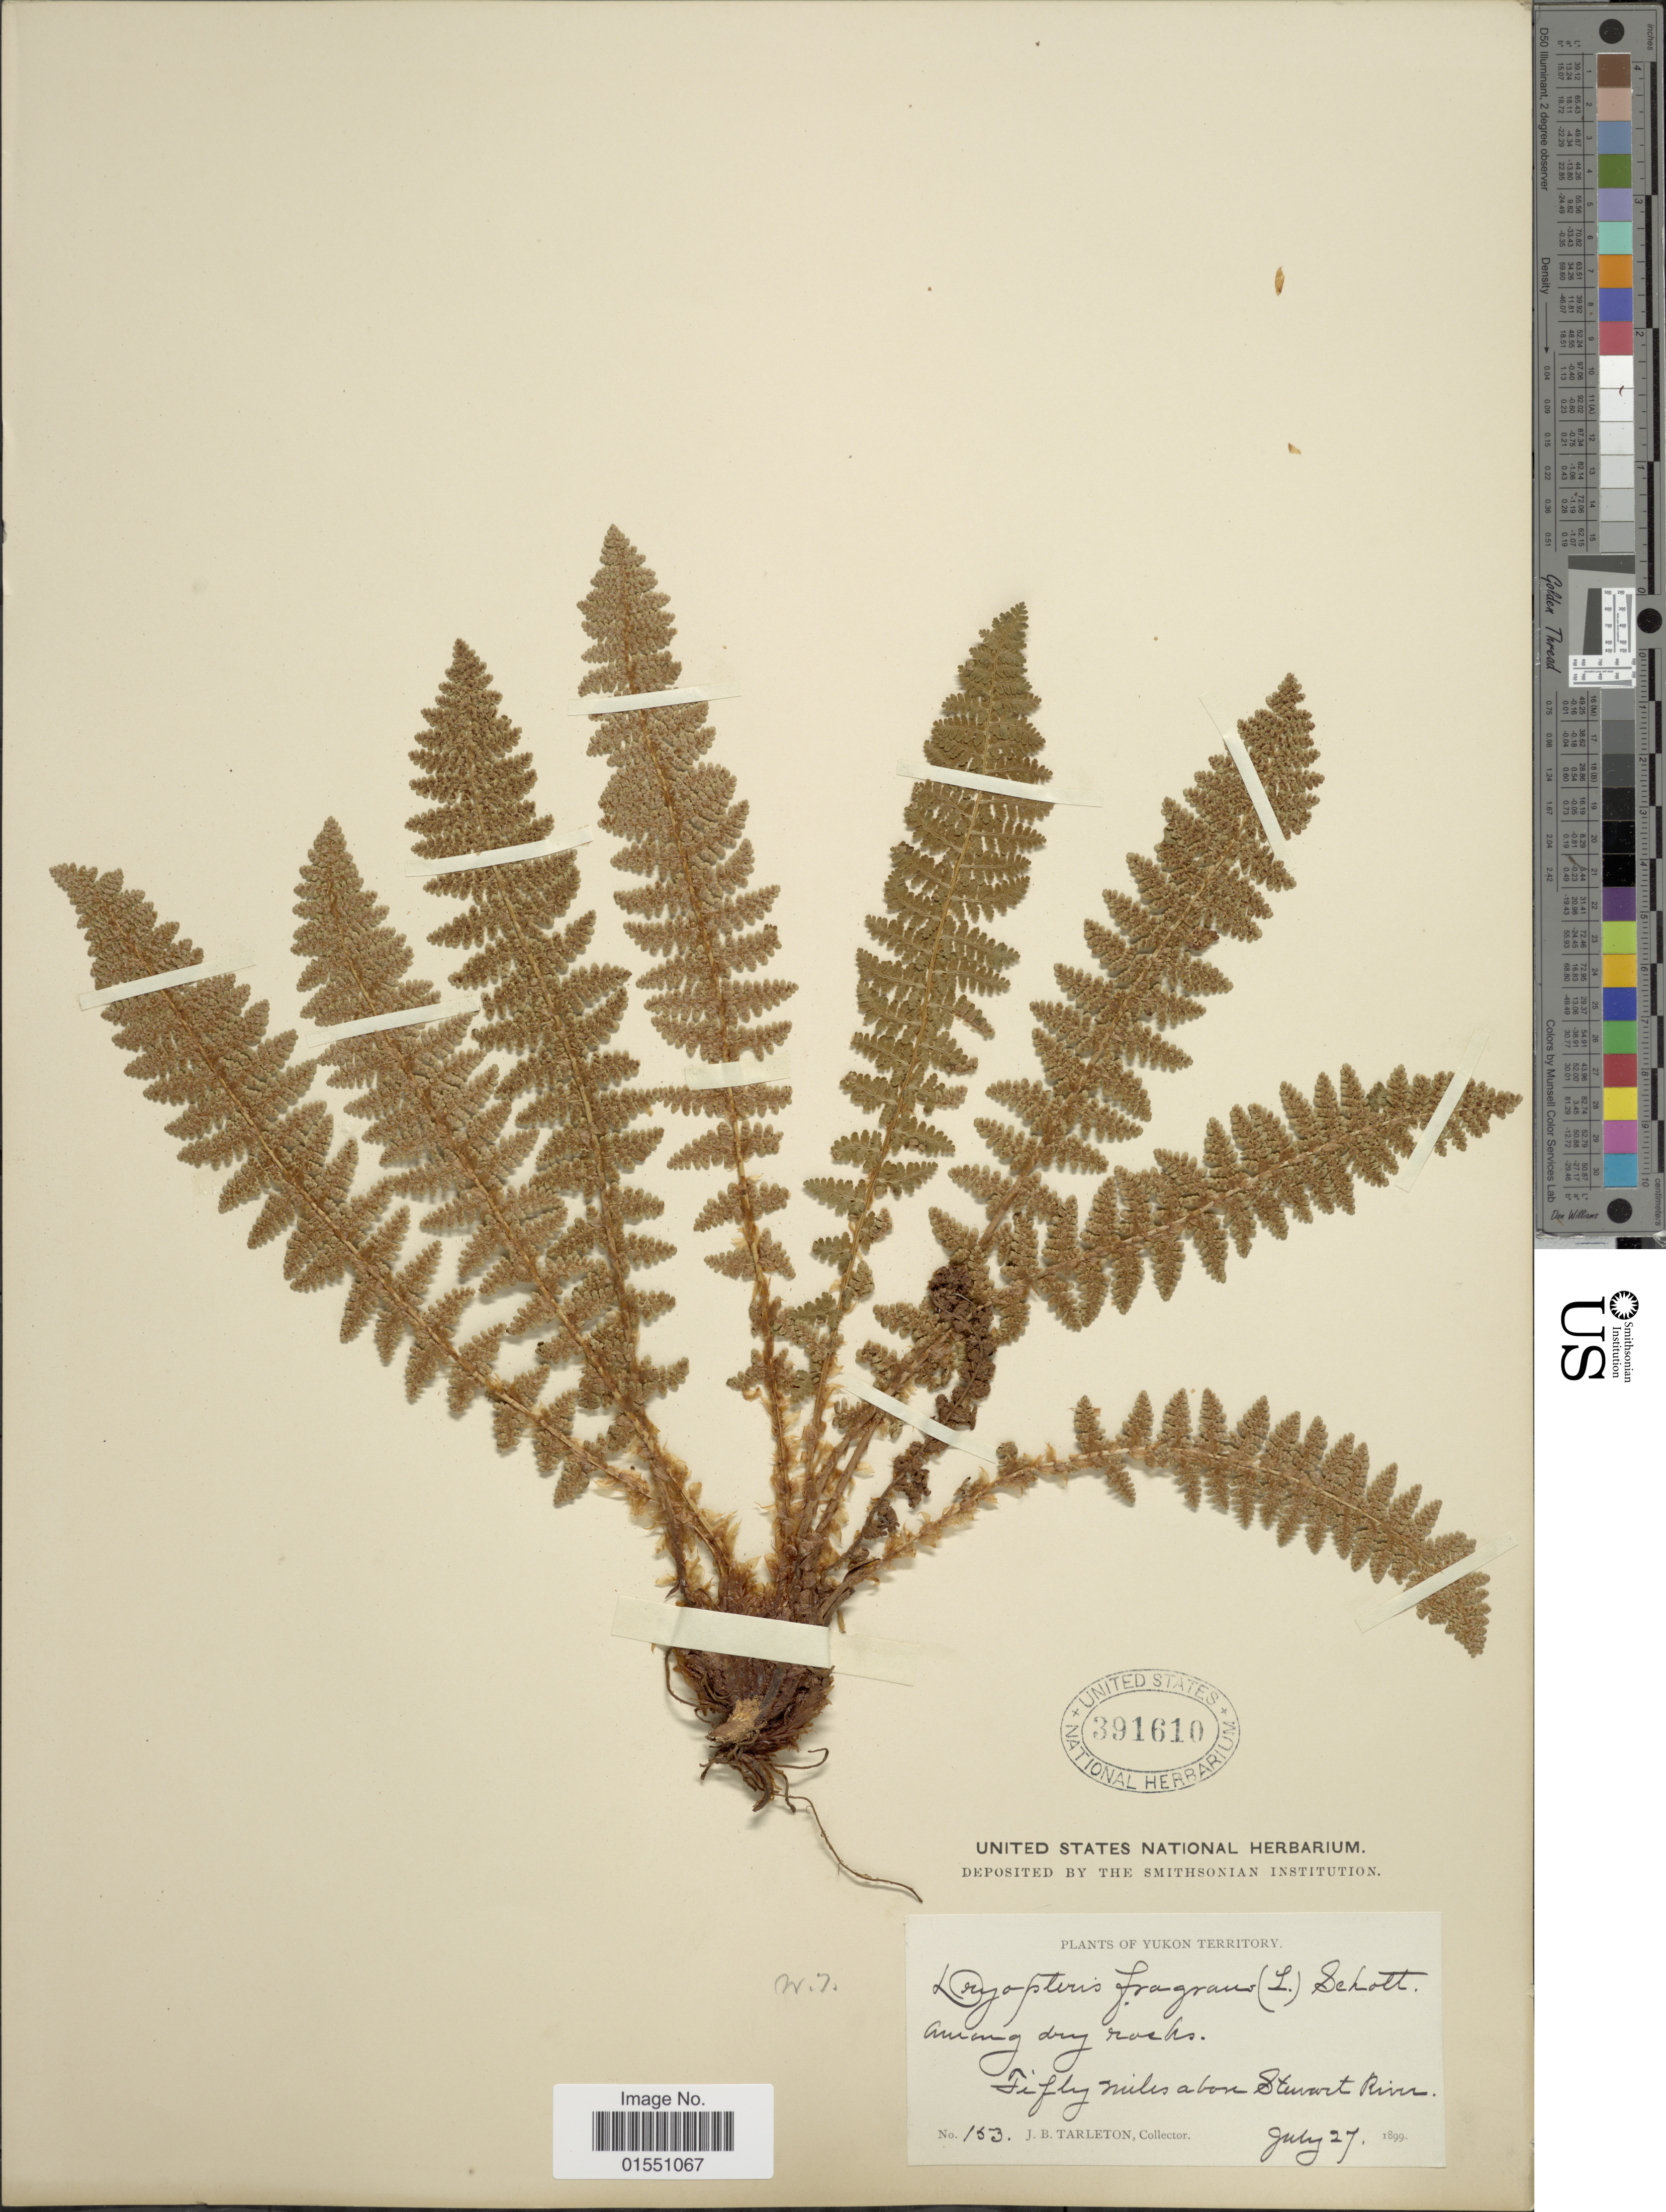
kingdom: Plantae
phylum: Tracheophyta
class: Polypodiopsida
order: Polypodiales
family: Dryopteridaceae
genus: Dryopteris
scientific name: Dryopteris fragrans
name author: (L.) Schott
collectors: J. Tarleton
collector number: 153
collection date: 1899-07-27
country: Canada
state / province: Yukon Territory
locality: Fifty miles above Stewart River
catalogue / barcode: US 391610